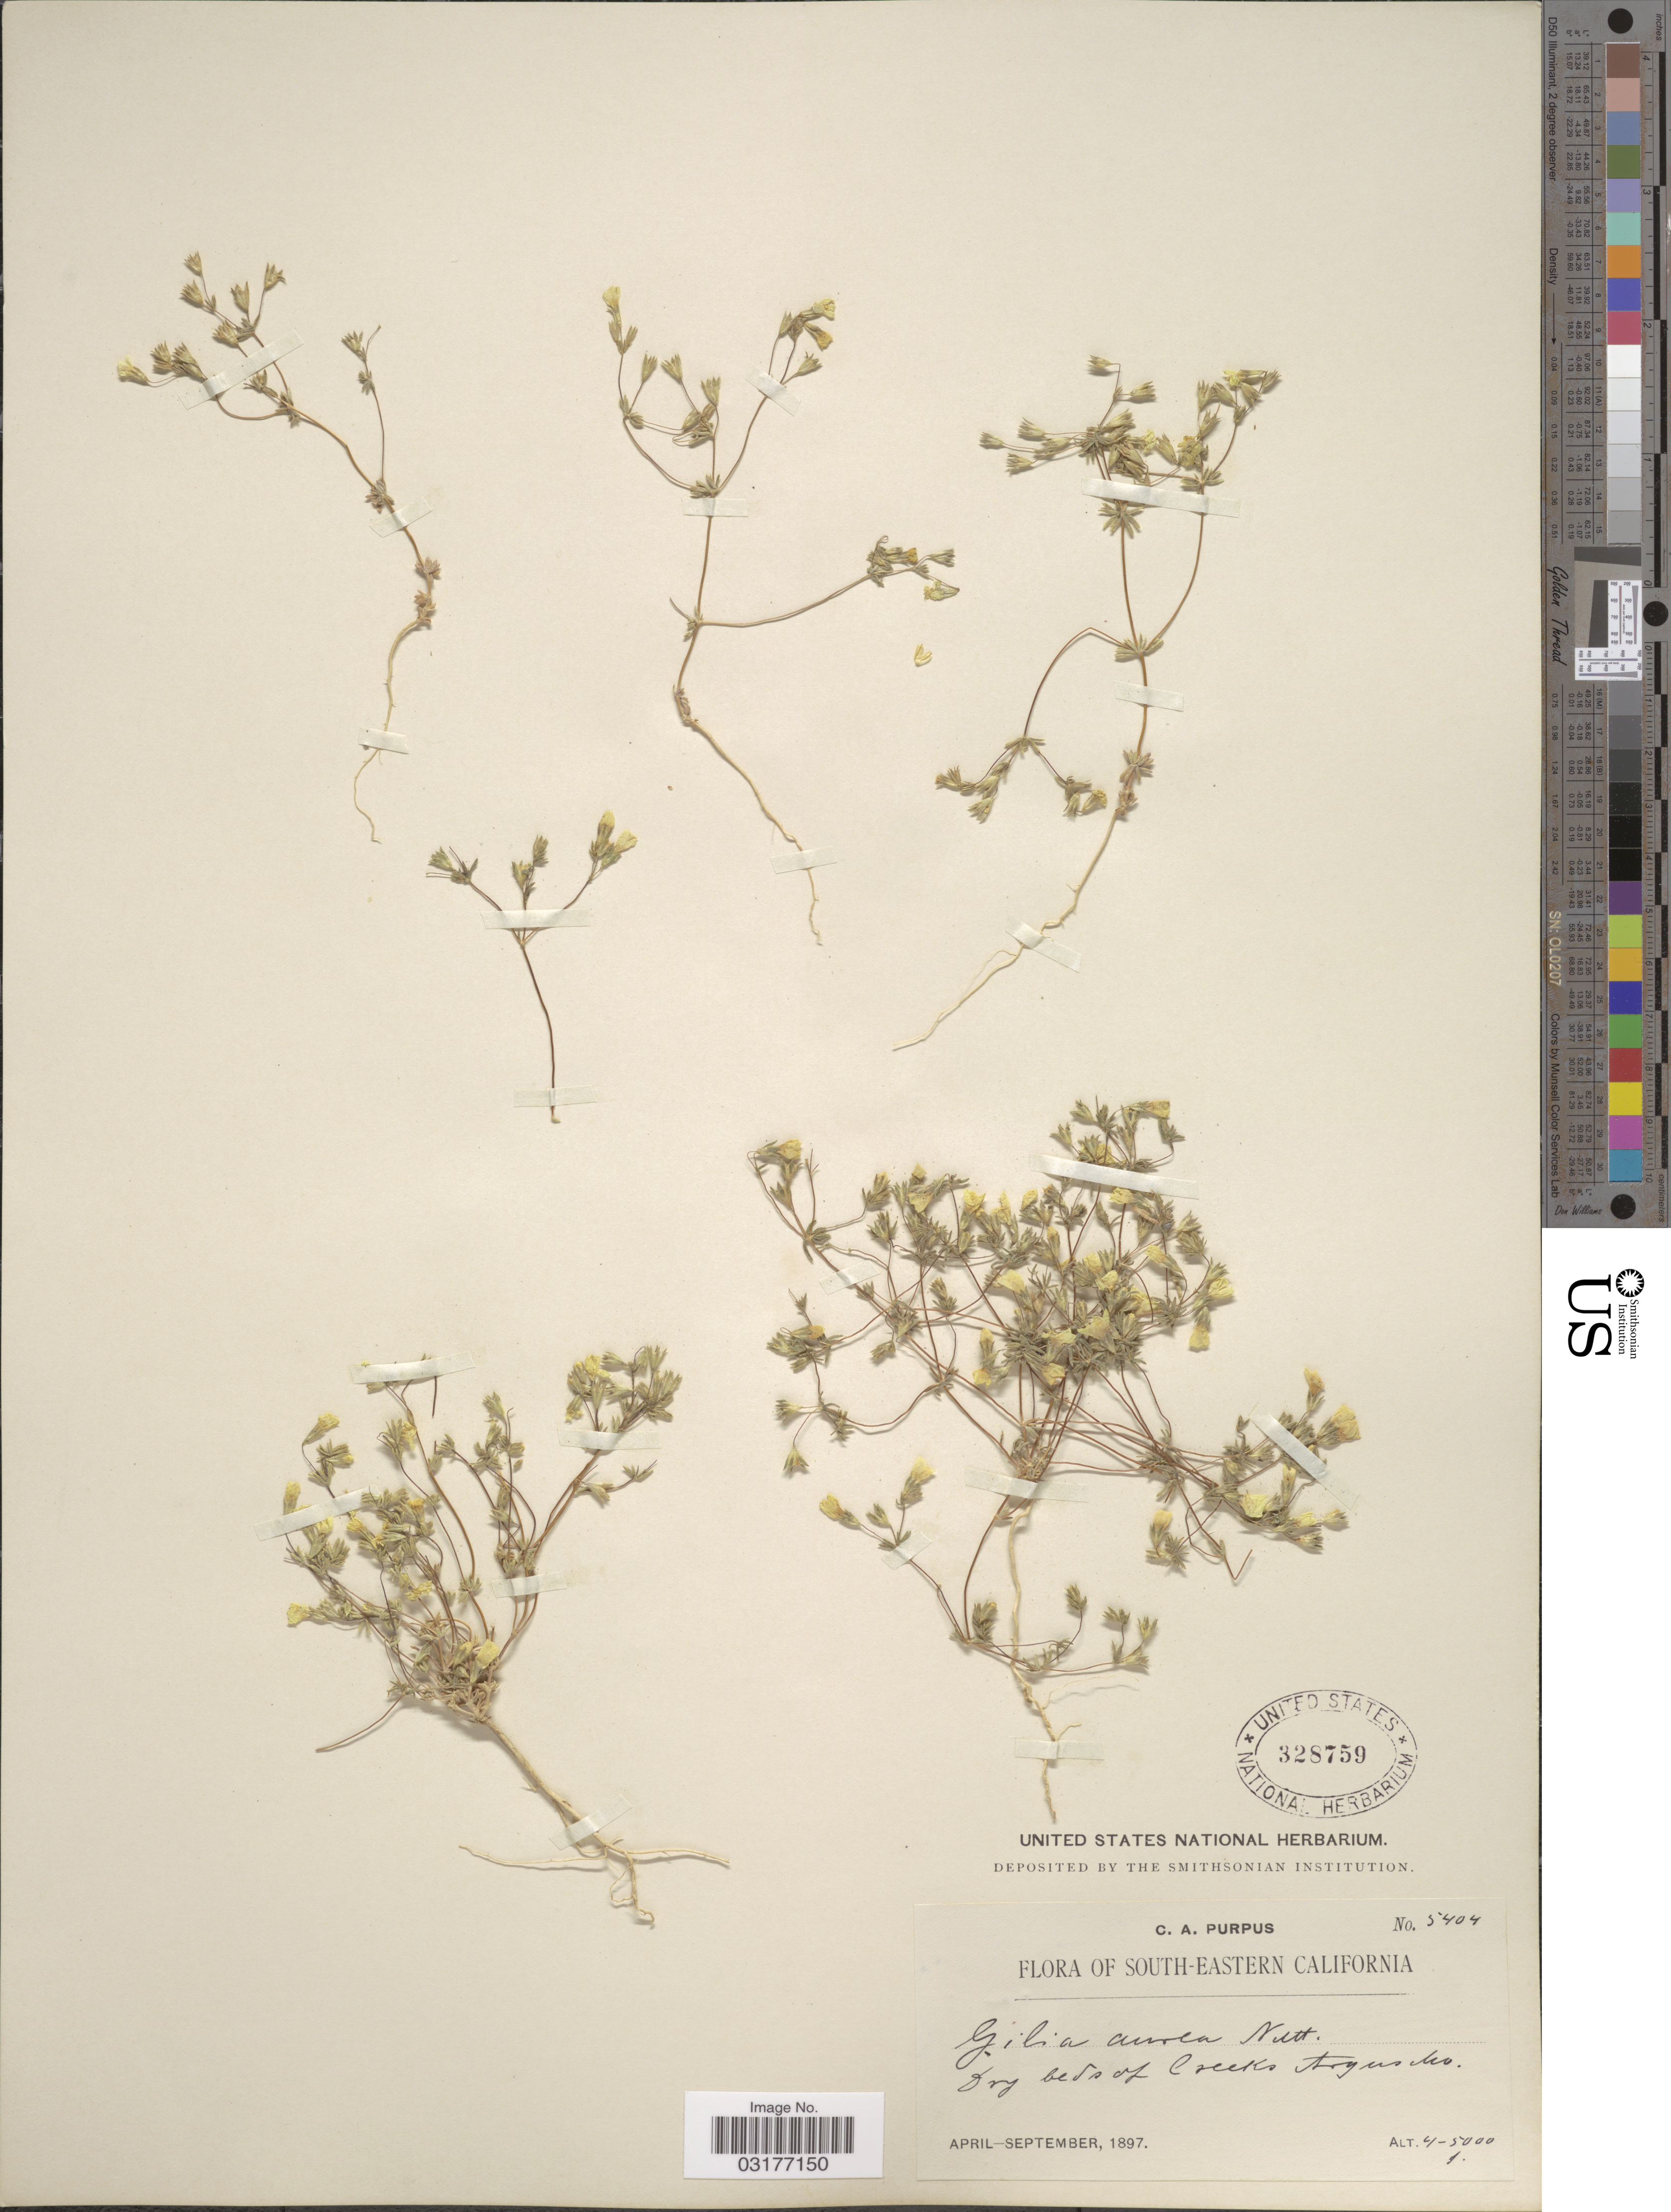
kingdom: Plantae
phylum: Tracheophyta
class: Magnoliopsida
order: Ericales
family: Polemoniaceae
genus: Linanthus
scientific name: Linanthus aureus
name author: (Nutt.) Greene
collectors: C. A. Purpus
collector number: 5404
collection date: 1897-04/1897-09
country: United States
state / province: California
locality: South-Eastern California. Dry beds of creeks Argus Mts.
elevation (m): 1219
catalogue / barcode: US 328759